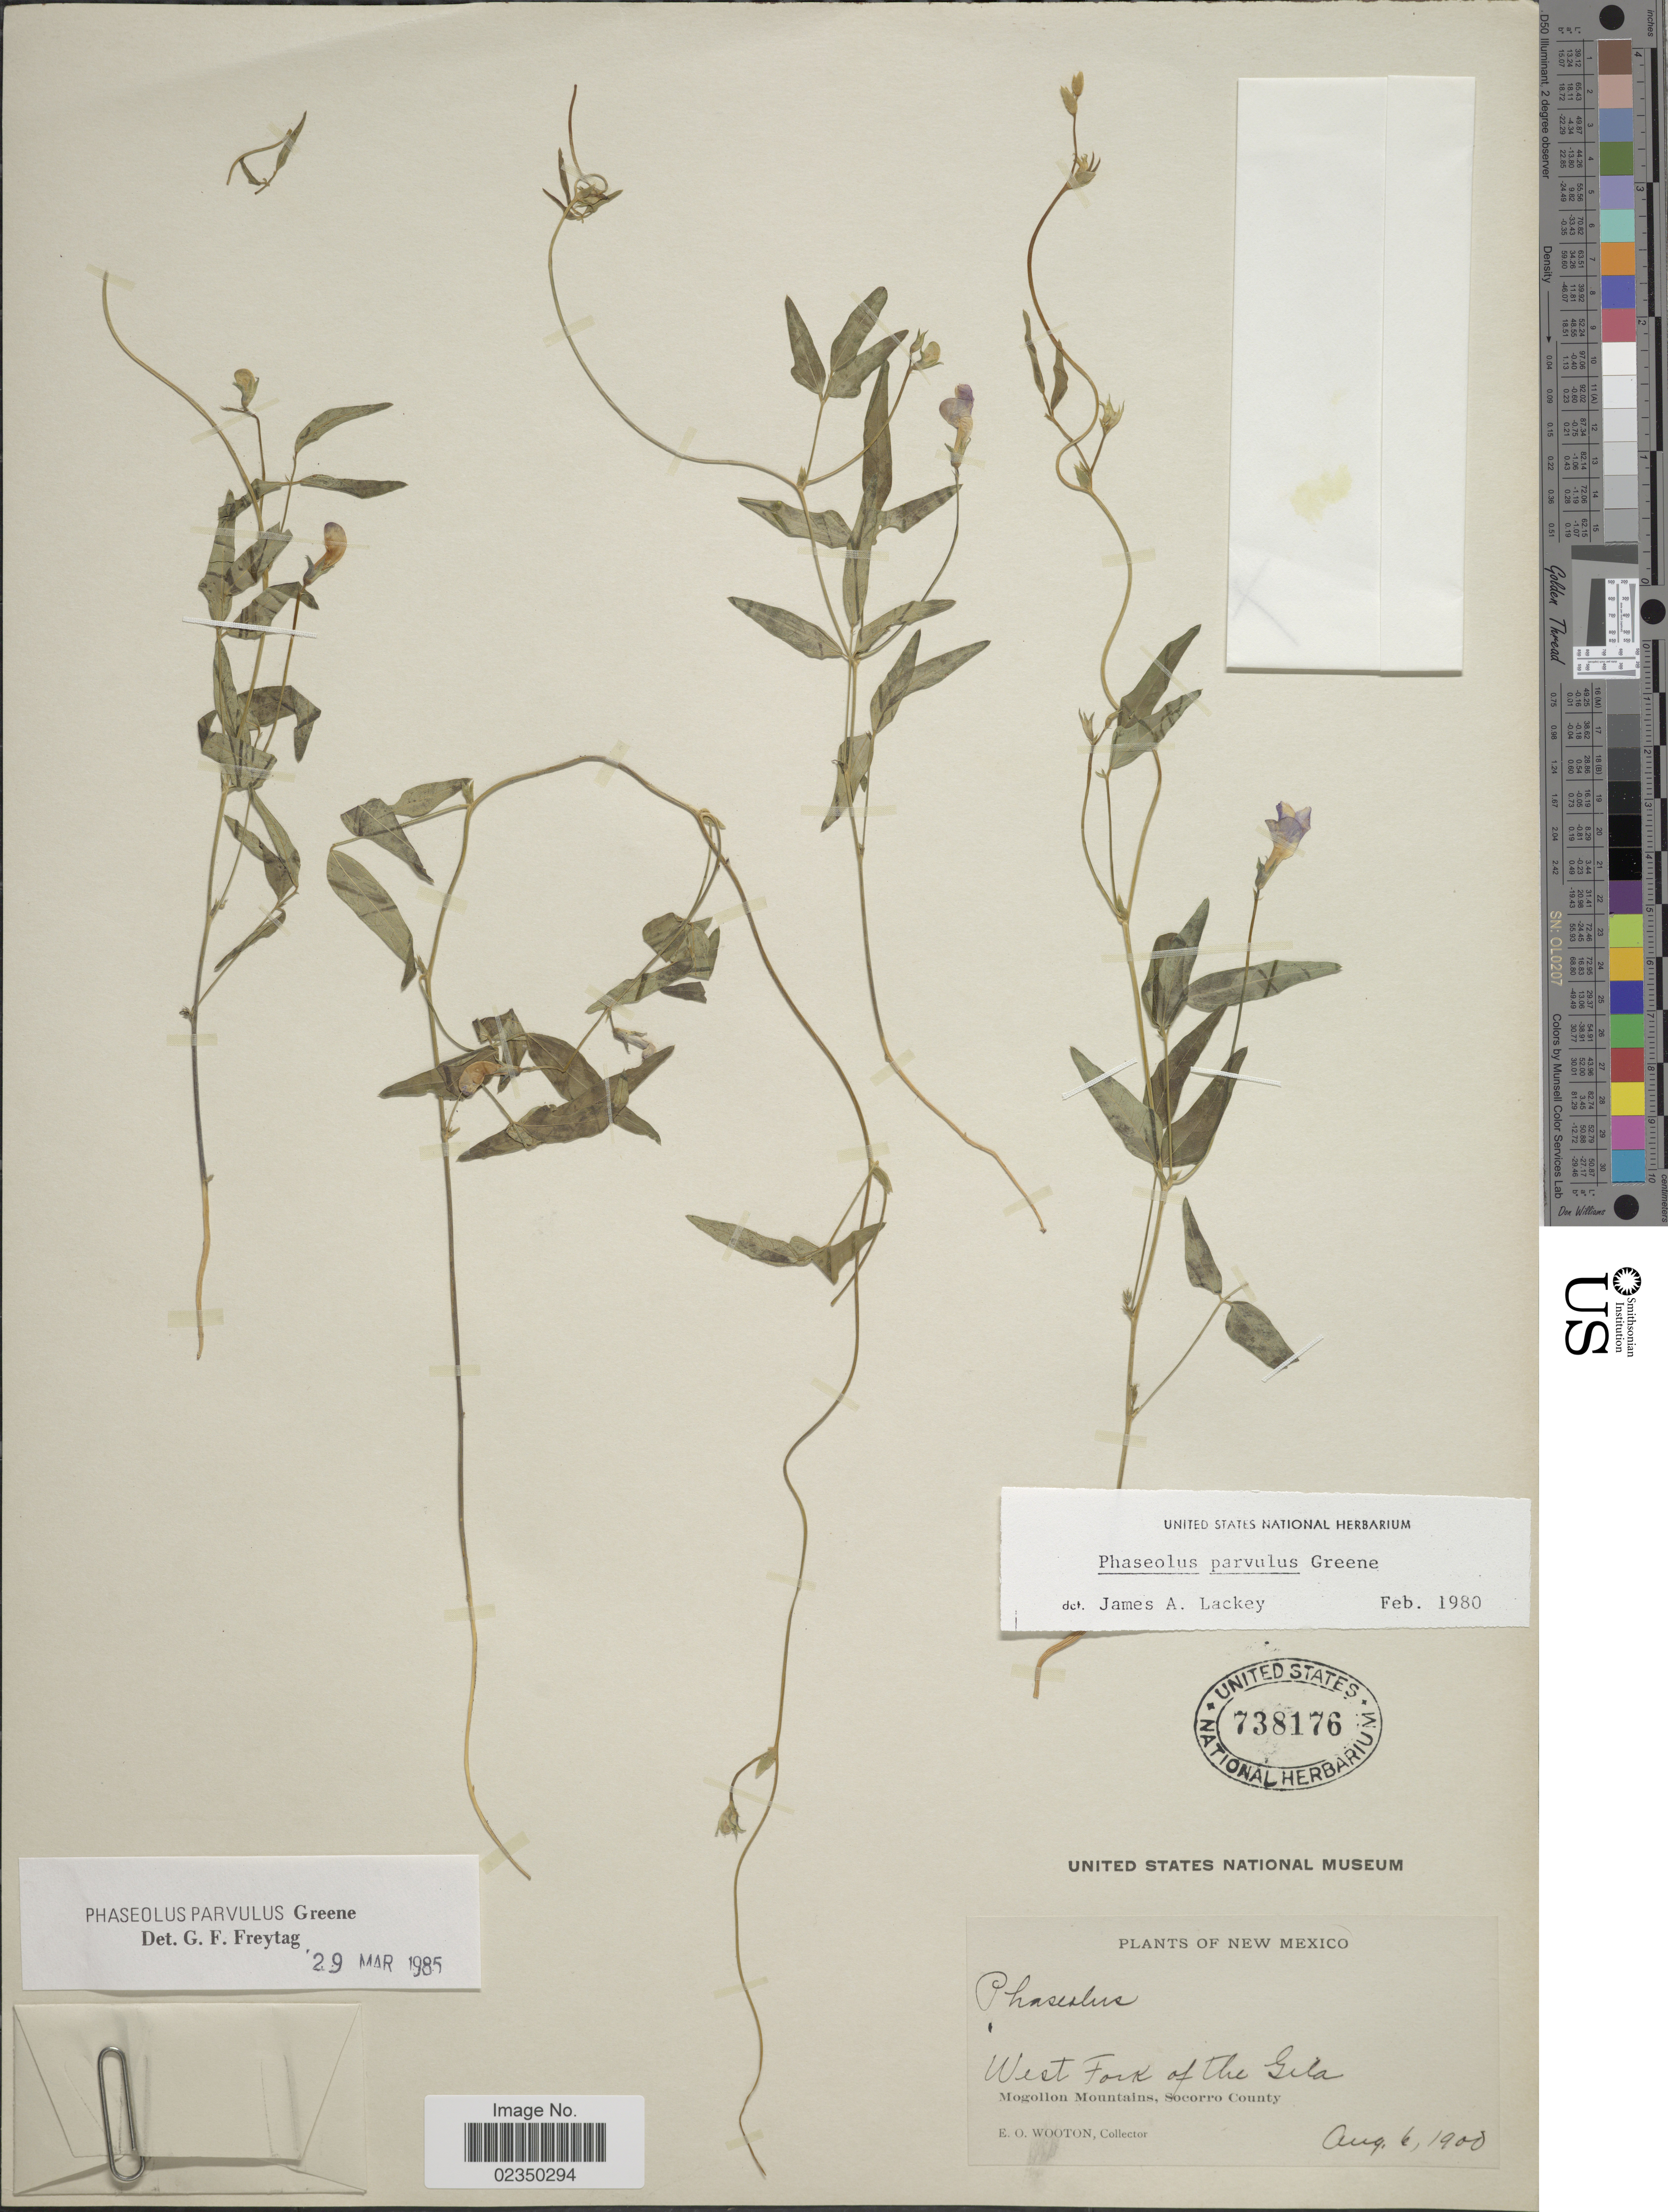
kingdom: Plantae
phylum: Tracheophyta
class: Magnoliopsida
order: Fabales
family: Fabaceae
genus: Phaseolus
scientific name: Phaseolus parvulus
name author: Greene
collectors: E. O. Wooton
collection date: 1900-08-06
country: United States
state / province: New Mexico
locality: West Fork of the Gila, Mogollon Mountains, Socorro County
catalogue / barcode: US 738176